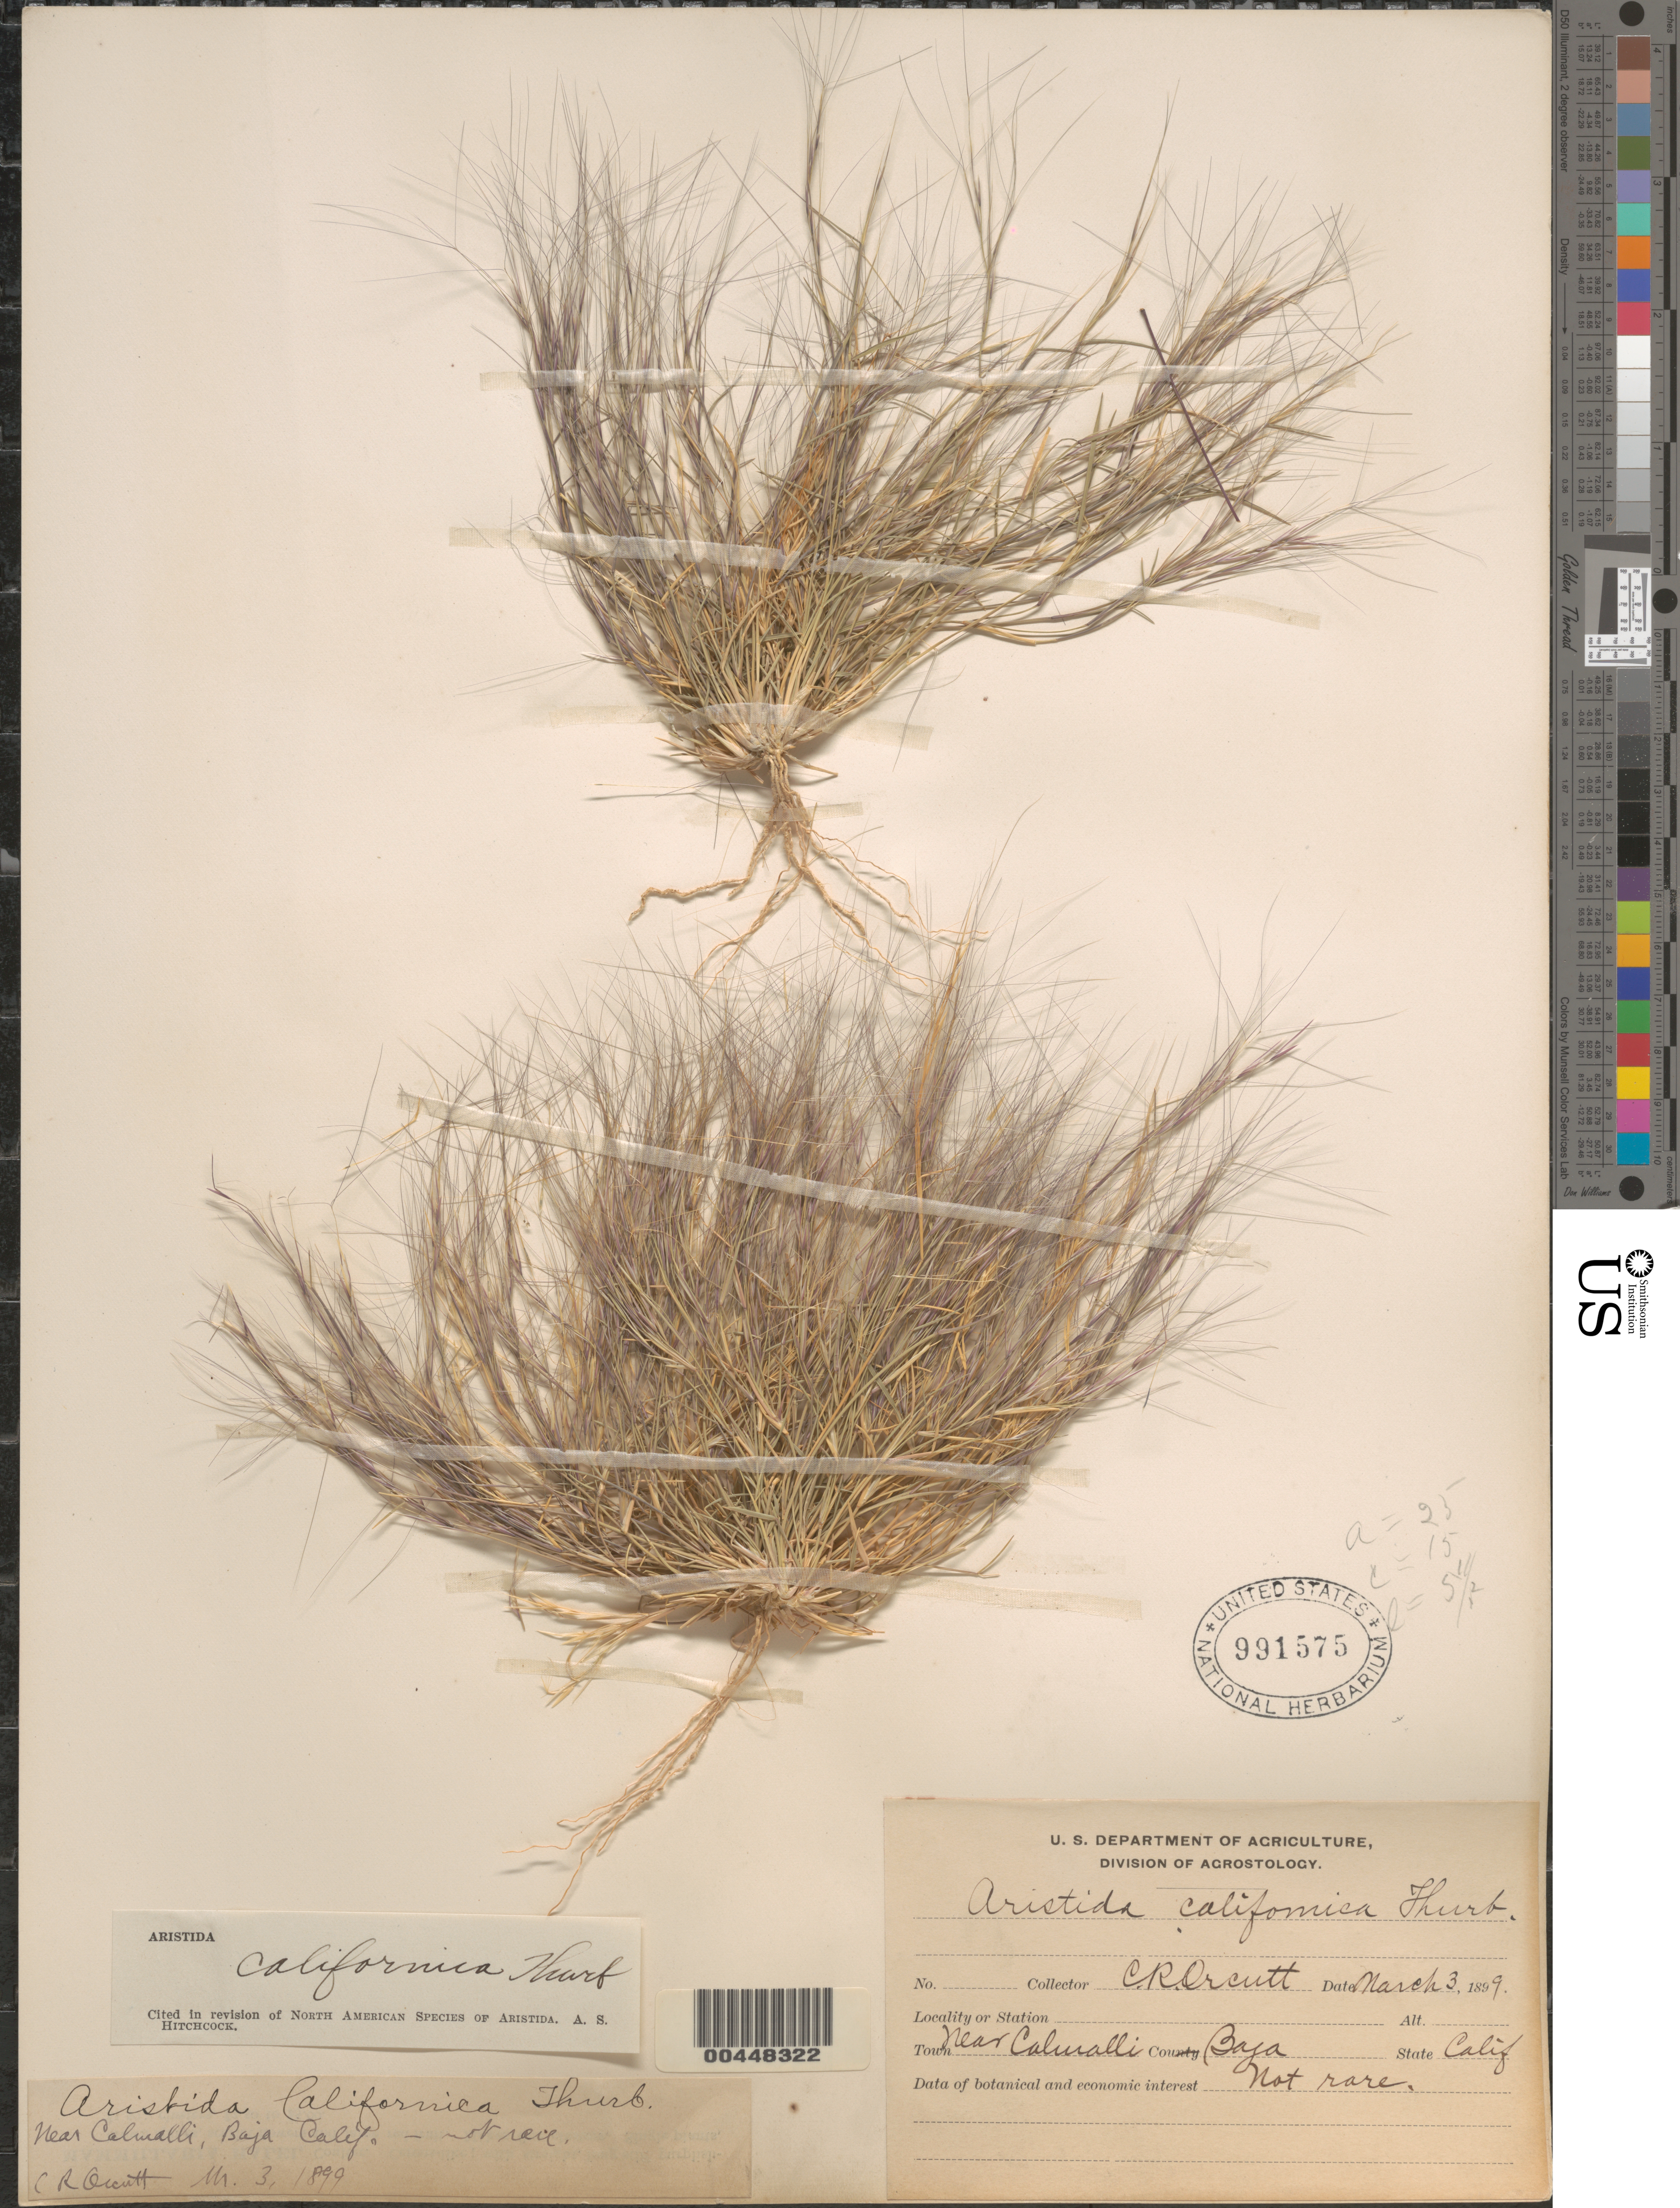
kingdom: Plantae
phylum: Tracheophyta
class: Liliopsida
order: Poales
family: Poaceae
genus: Aristida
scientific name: Aristida californica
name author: Thurb. in S. Watson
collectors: C. OrrRcutt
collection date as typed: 3 Mar 1899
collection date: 1899-03-03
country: Mexico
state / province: Baja California Norte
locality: Near Calunalli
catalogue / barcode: US 991575